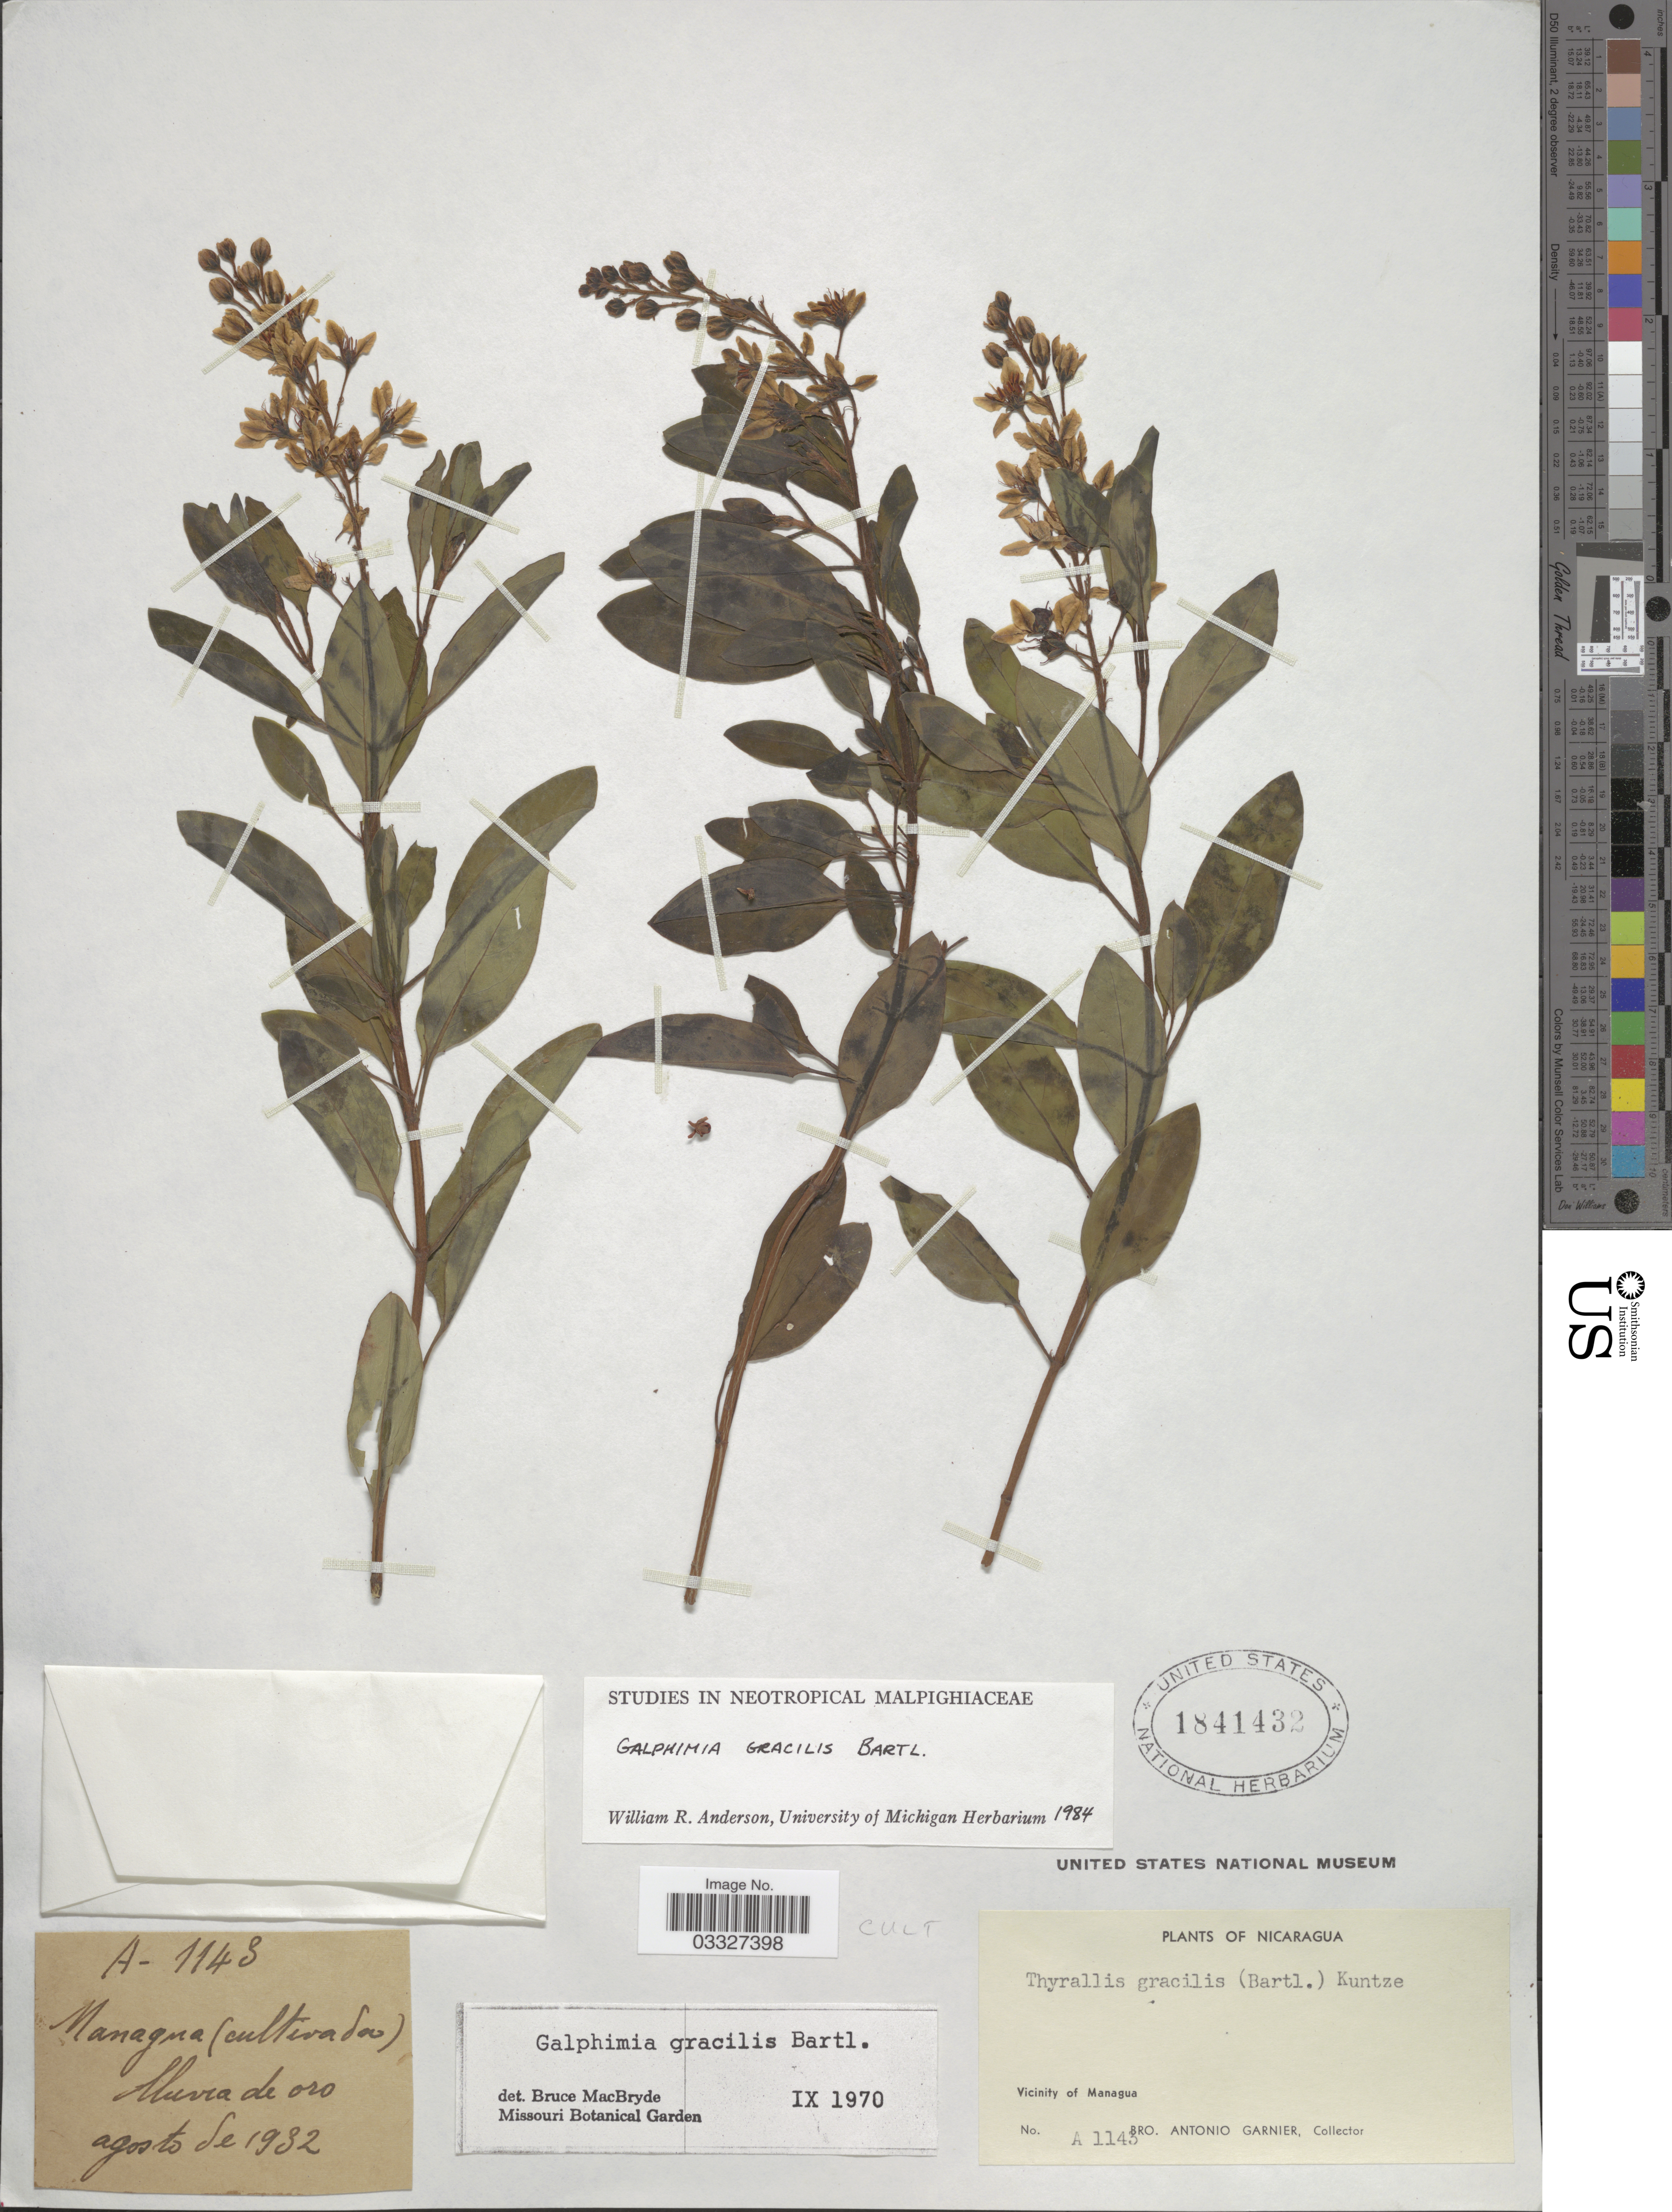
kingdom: Plantae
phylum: Tracheophyta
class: Magnoliopsida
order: Malpighiales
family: Malpighiaceae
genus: Galphimia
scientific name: Galphimia gracilis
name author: Bartl.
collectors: Bro. A. Garnier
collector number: A 1143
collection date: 1932-08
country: Nicaragua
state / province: Managua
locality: Vicinity of Managua.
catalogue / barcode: US 1841432